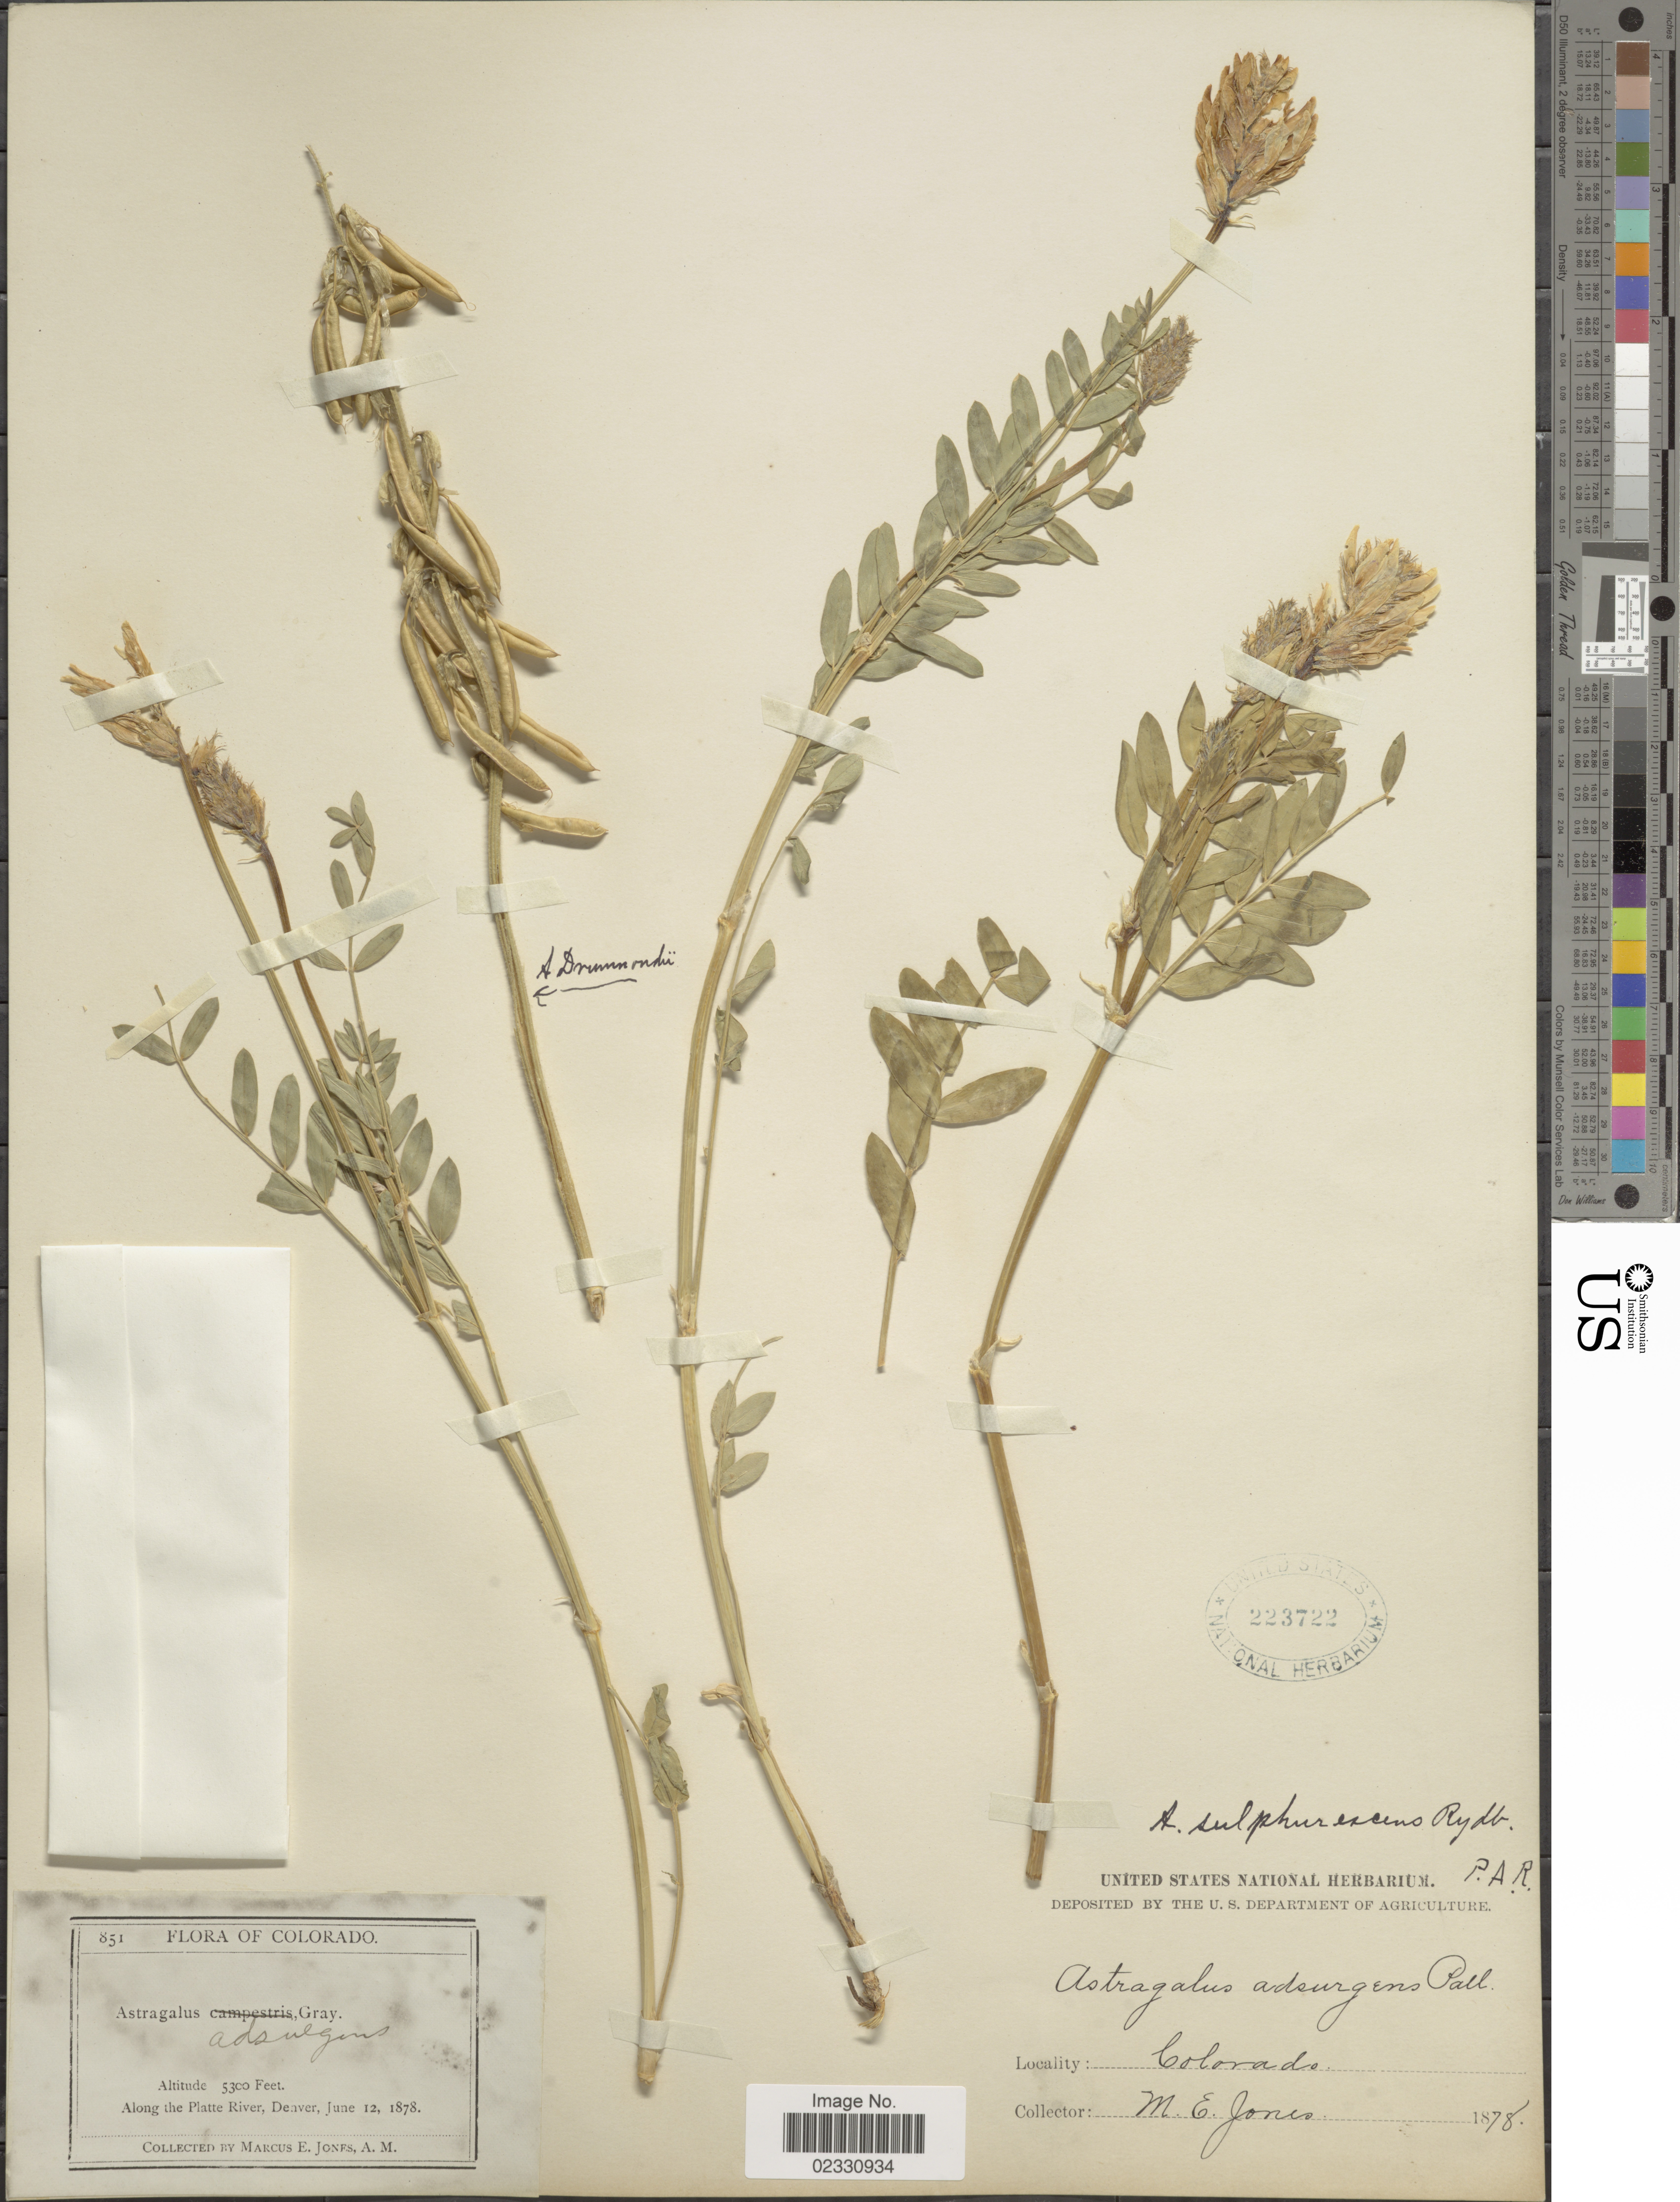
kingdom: Plantae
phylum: Tracheophyta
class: Magnoliopsida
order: Fabales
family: Fabaceae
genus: Astragalus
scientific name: Astragalus drummondii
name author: Hook.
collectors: M. E. Jones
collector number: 851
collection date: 1878-06-12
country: United States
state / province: Colorado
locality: Along the Platte River, Denver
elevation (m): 1615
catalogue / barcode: US 223722